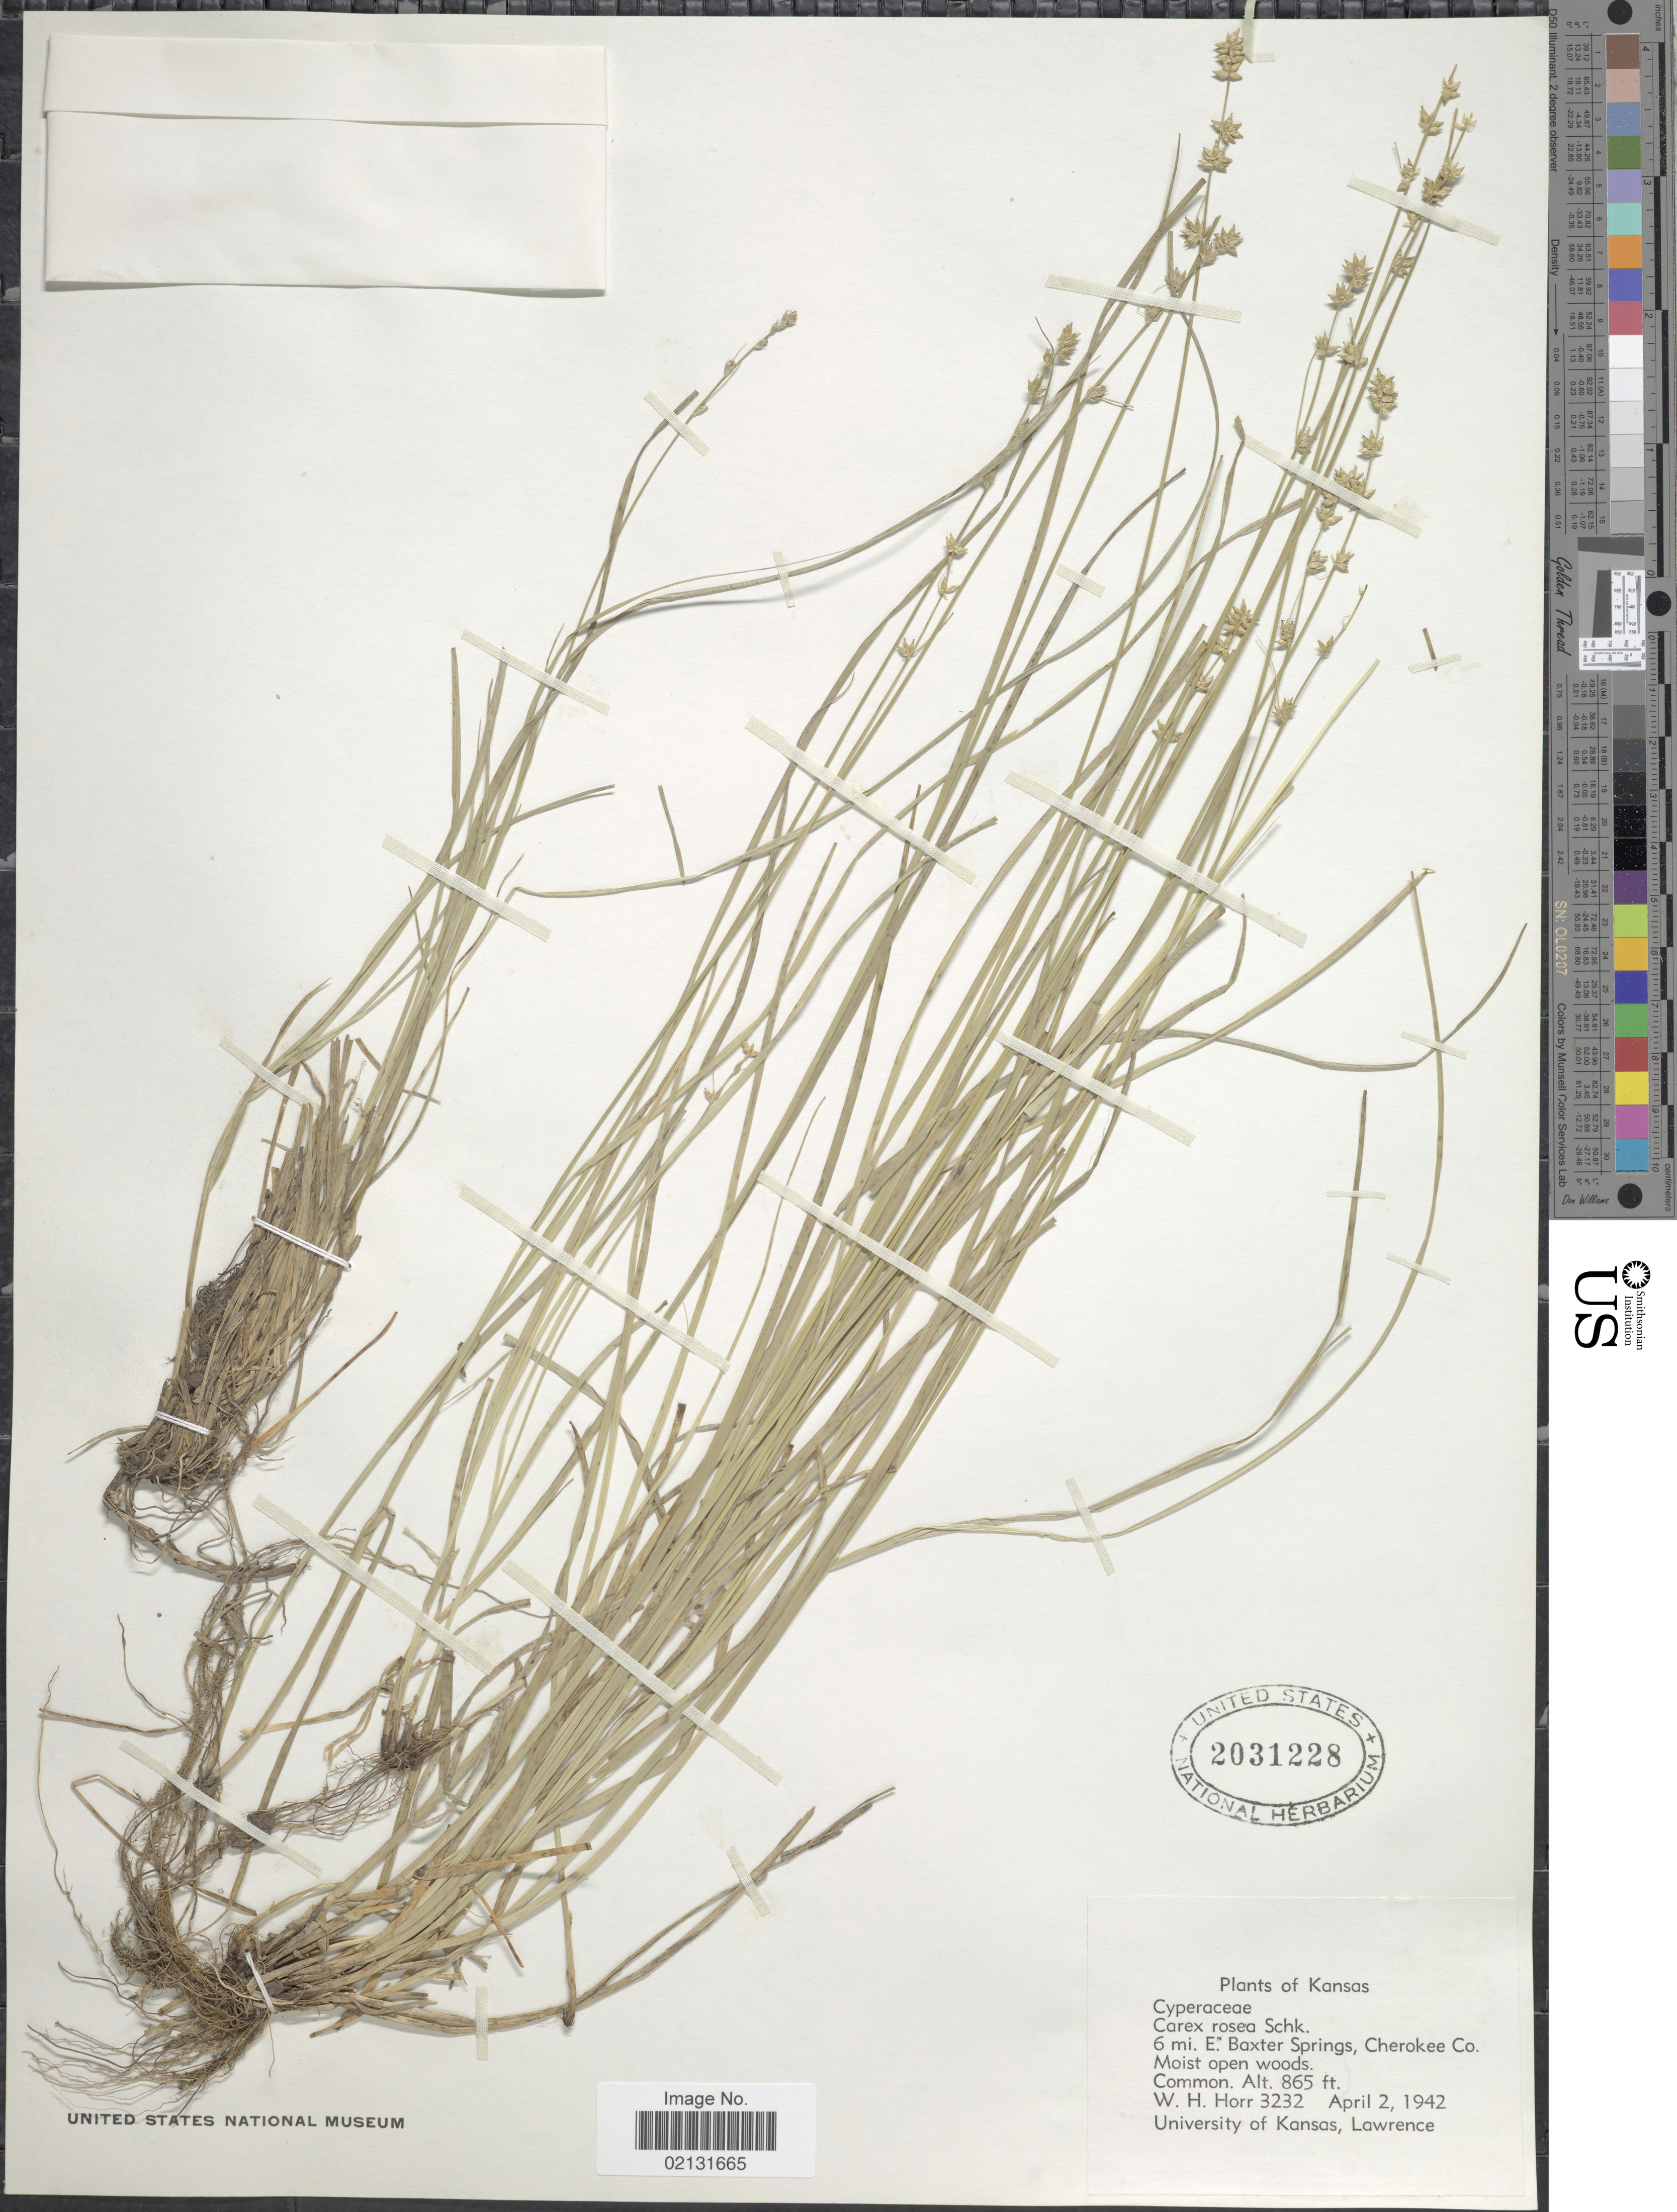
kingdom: Plantae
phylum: Tracheophyta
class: Liliopsida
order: Poales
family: Cyperaceae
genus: Carex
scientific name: Carex rosea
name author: Willd.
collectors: W. H. Horr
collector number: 3232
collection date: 1942-04-02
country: United States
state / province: Kansas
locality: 6 mi. E. Baxter Springs, Cherokee Co., moist open woods.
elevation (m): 264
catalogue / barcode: US 2031228